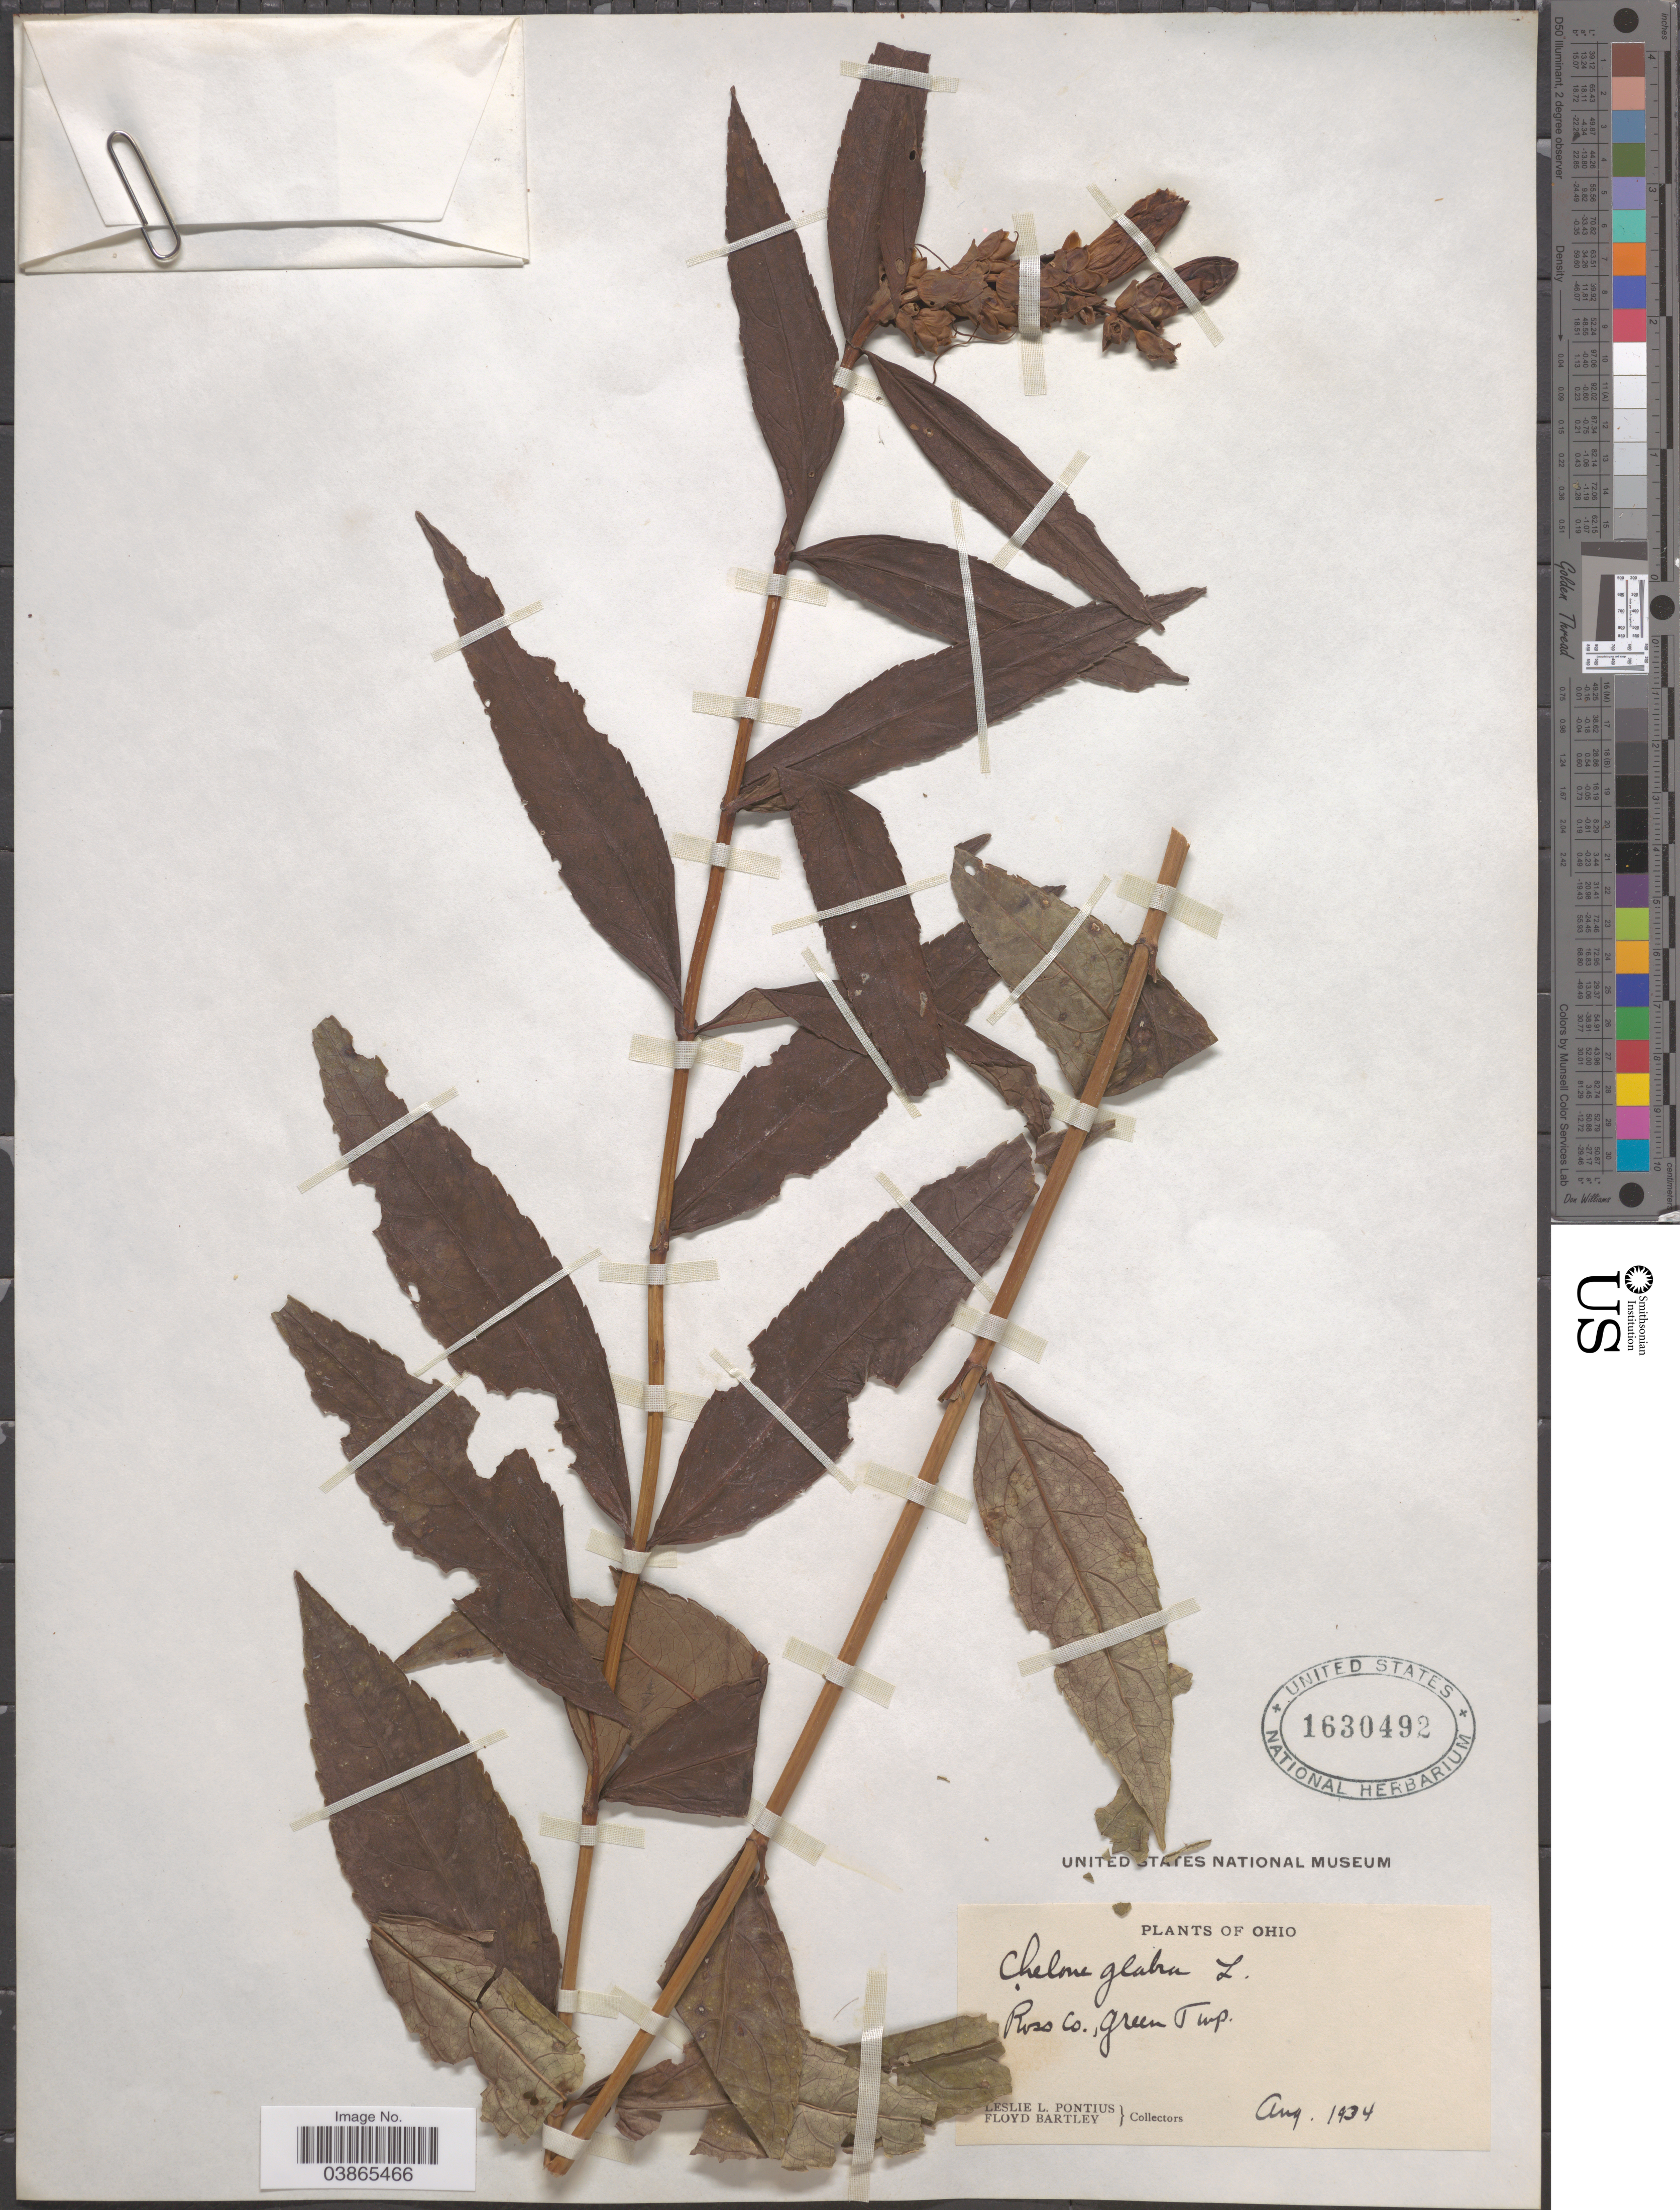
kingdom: Plantae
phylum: Tracheophyta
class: Magnoliopsida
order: Lamiales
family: Plantaginaceae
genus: Chelone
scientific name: Chelone glabra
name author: L.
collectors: L. Pontius & F. Bartley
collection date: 1934-08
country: United States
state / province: Ohio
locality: Ross Co., Green Twp.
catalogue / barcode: US 1630492